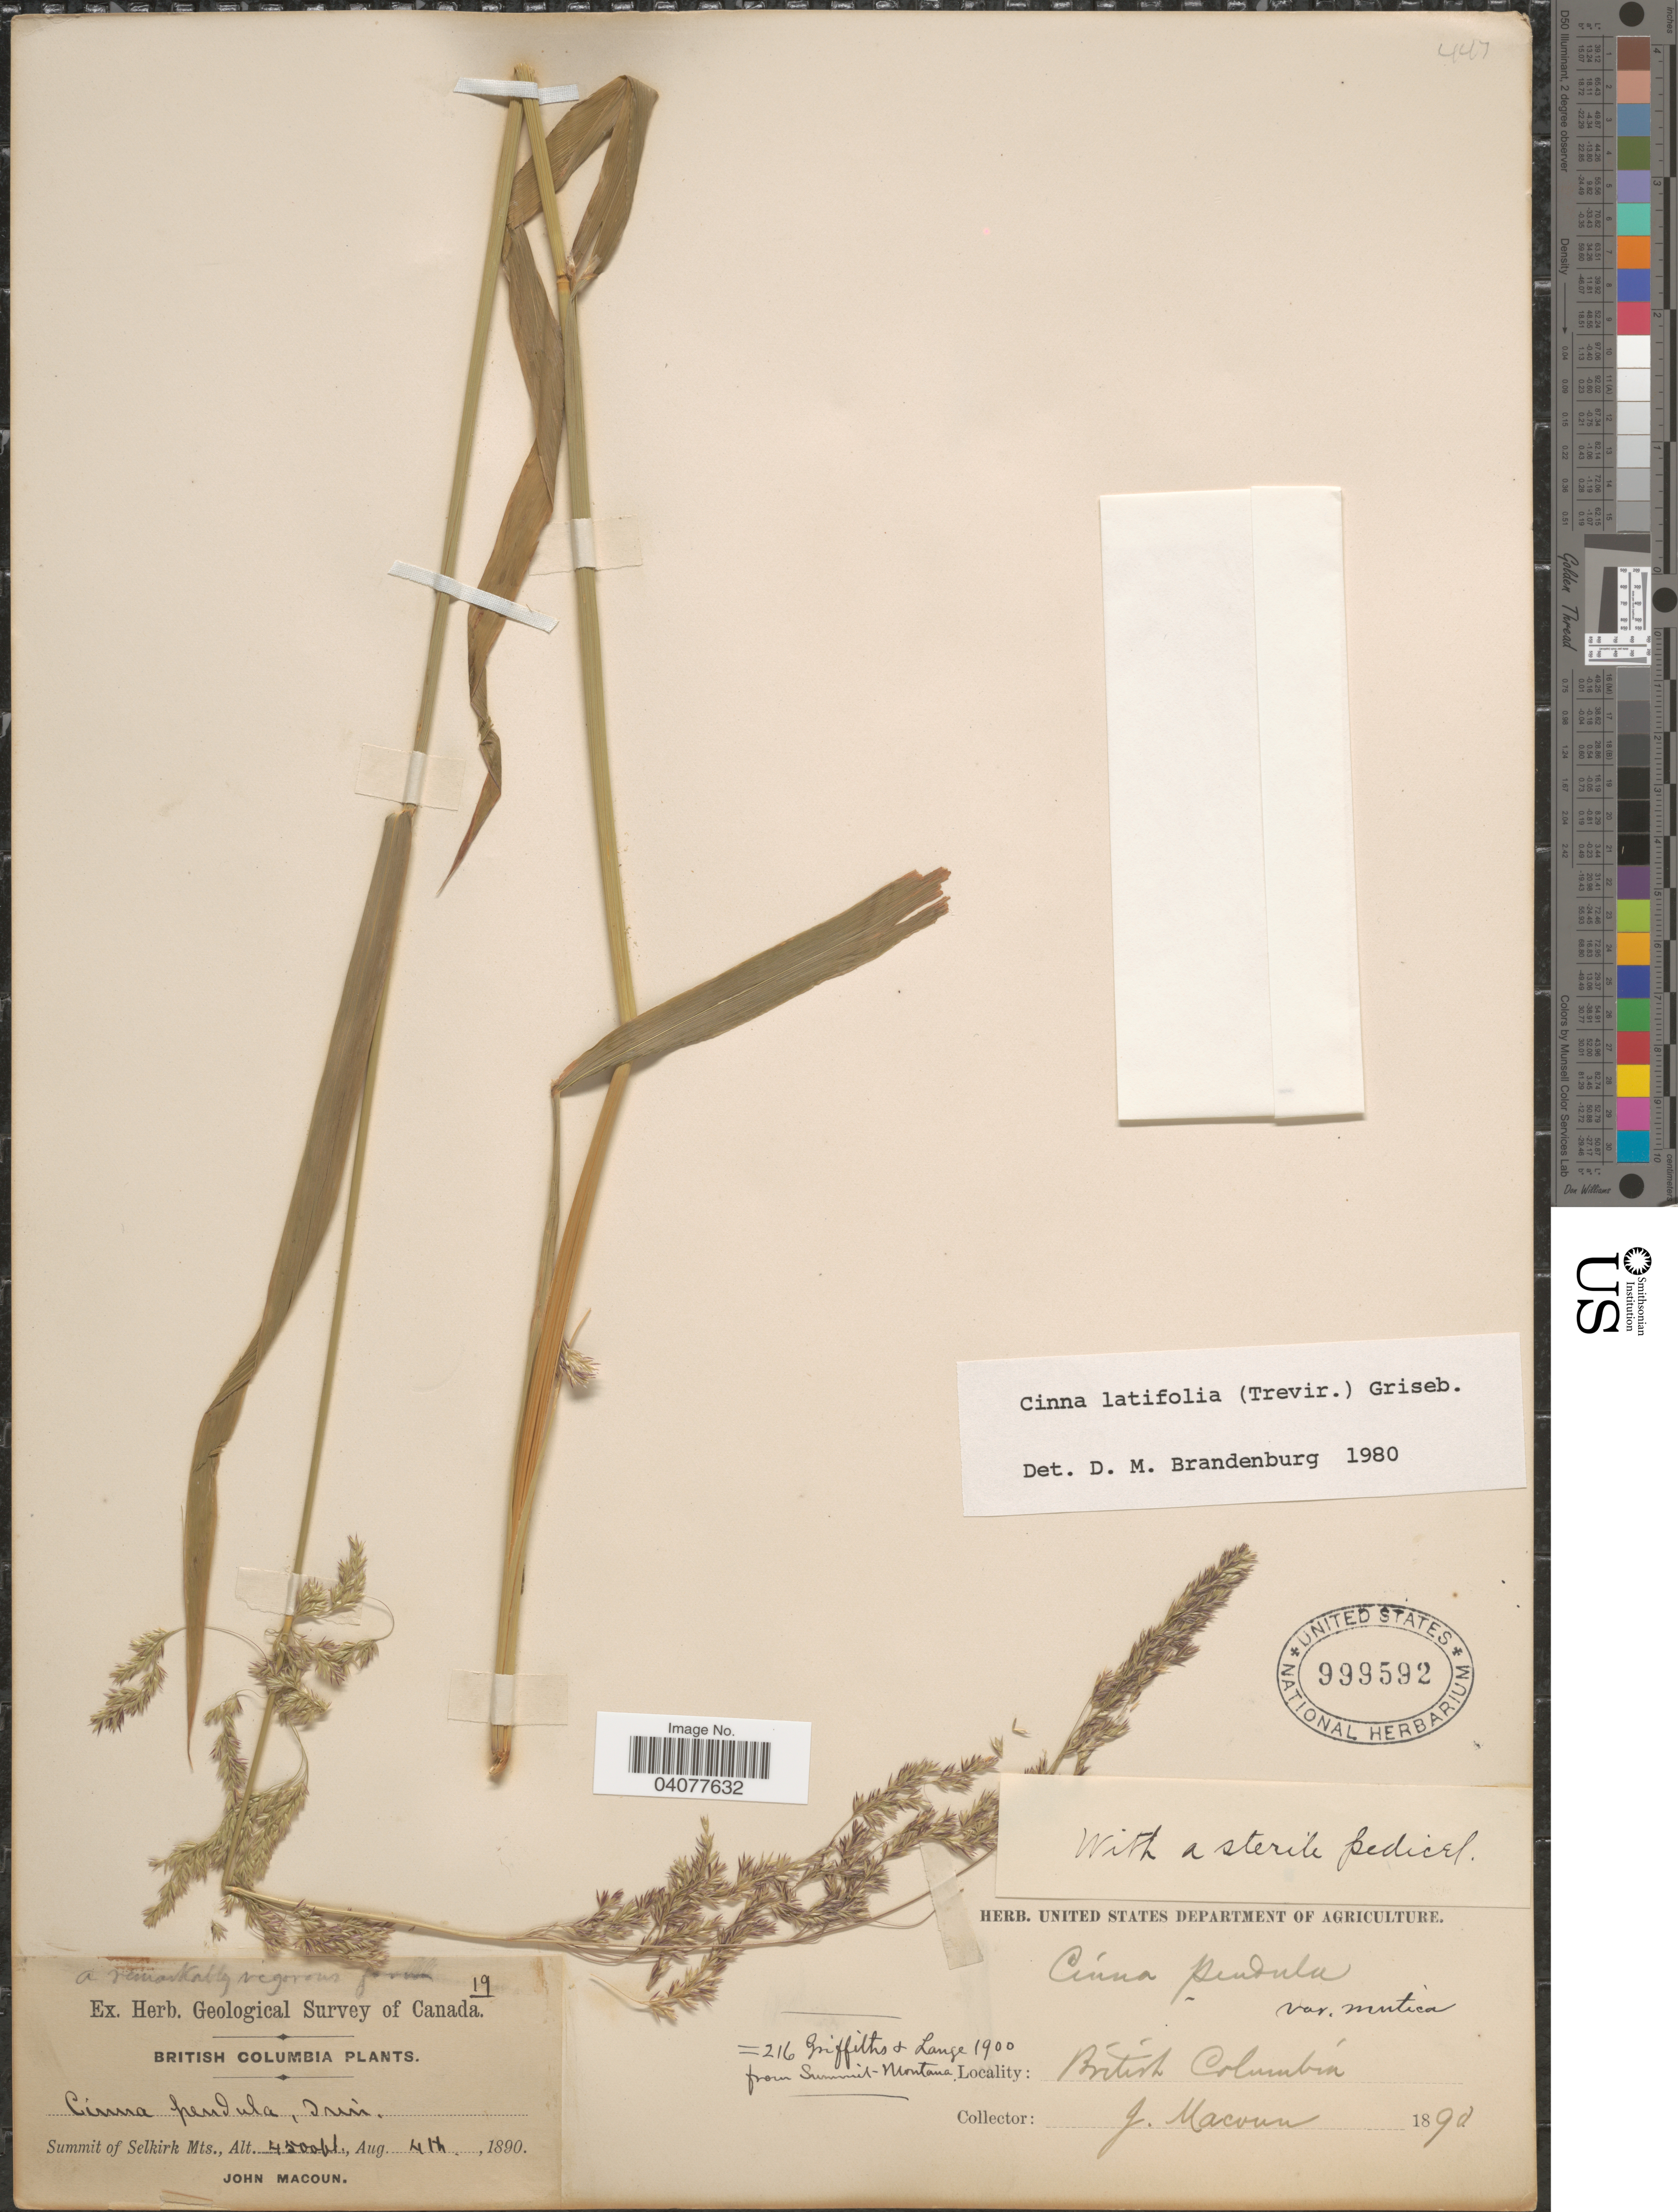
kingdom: Plantae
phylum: Tracheophyta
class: Liliopsida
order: Poales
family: Poaceae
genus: Cinna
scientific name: Cinna latifolia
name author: (Trevir. ex Goeppert) Griseb.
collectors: J. Macoun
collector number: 19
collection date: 1890-08-04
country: Canada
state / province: British Columbia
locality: Summit of Selkirk Mts. Herb. Geological Survey of Canada.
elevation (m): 1372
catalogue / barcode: US 999592